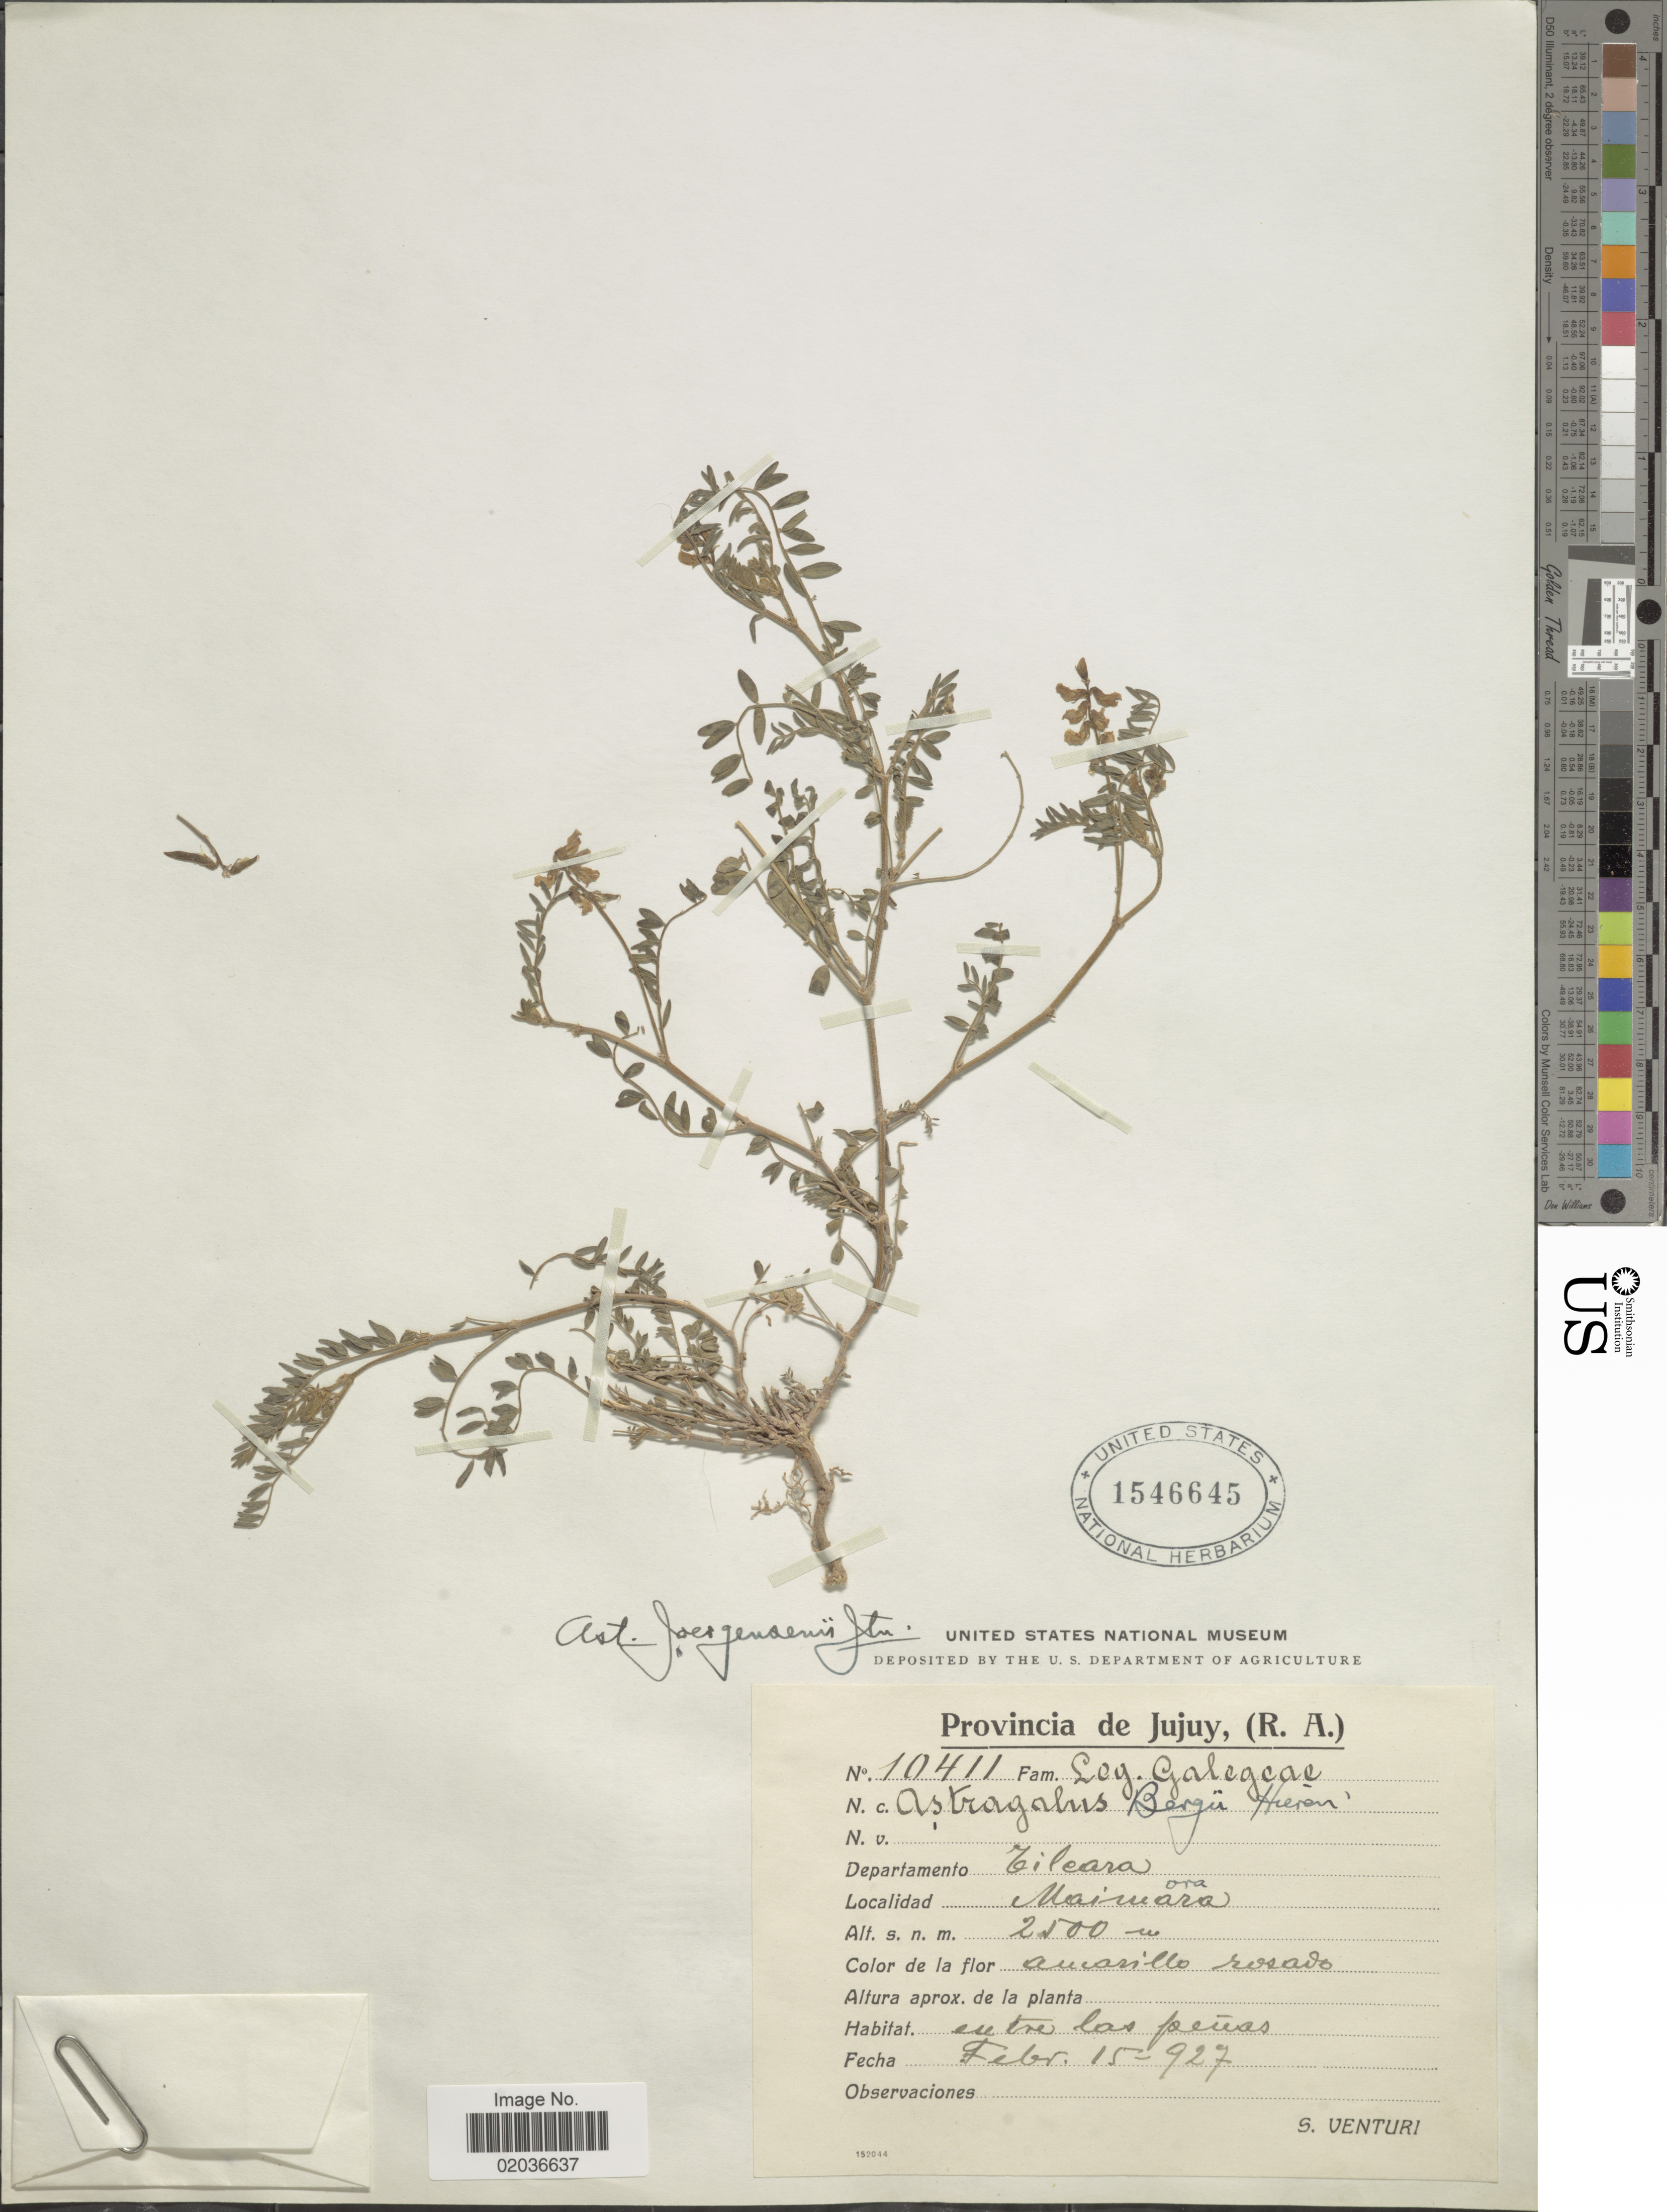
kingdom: Plantae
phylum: Tracheophyta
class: Magnoliopsida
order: Fabales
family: Fabaceae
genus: Astragalus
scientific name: Astragalus joergensenii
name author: I.M. Johnst.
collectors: S. Venturi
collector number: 10411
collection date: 1927-02-15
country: Argentina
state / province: Jujuy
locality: Provincia de Jujuy, (R.A.). Departamento Tilcara. Maimora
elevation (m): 2500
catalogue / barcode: US 1546645